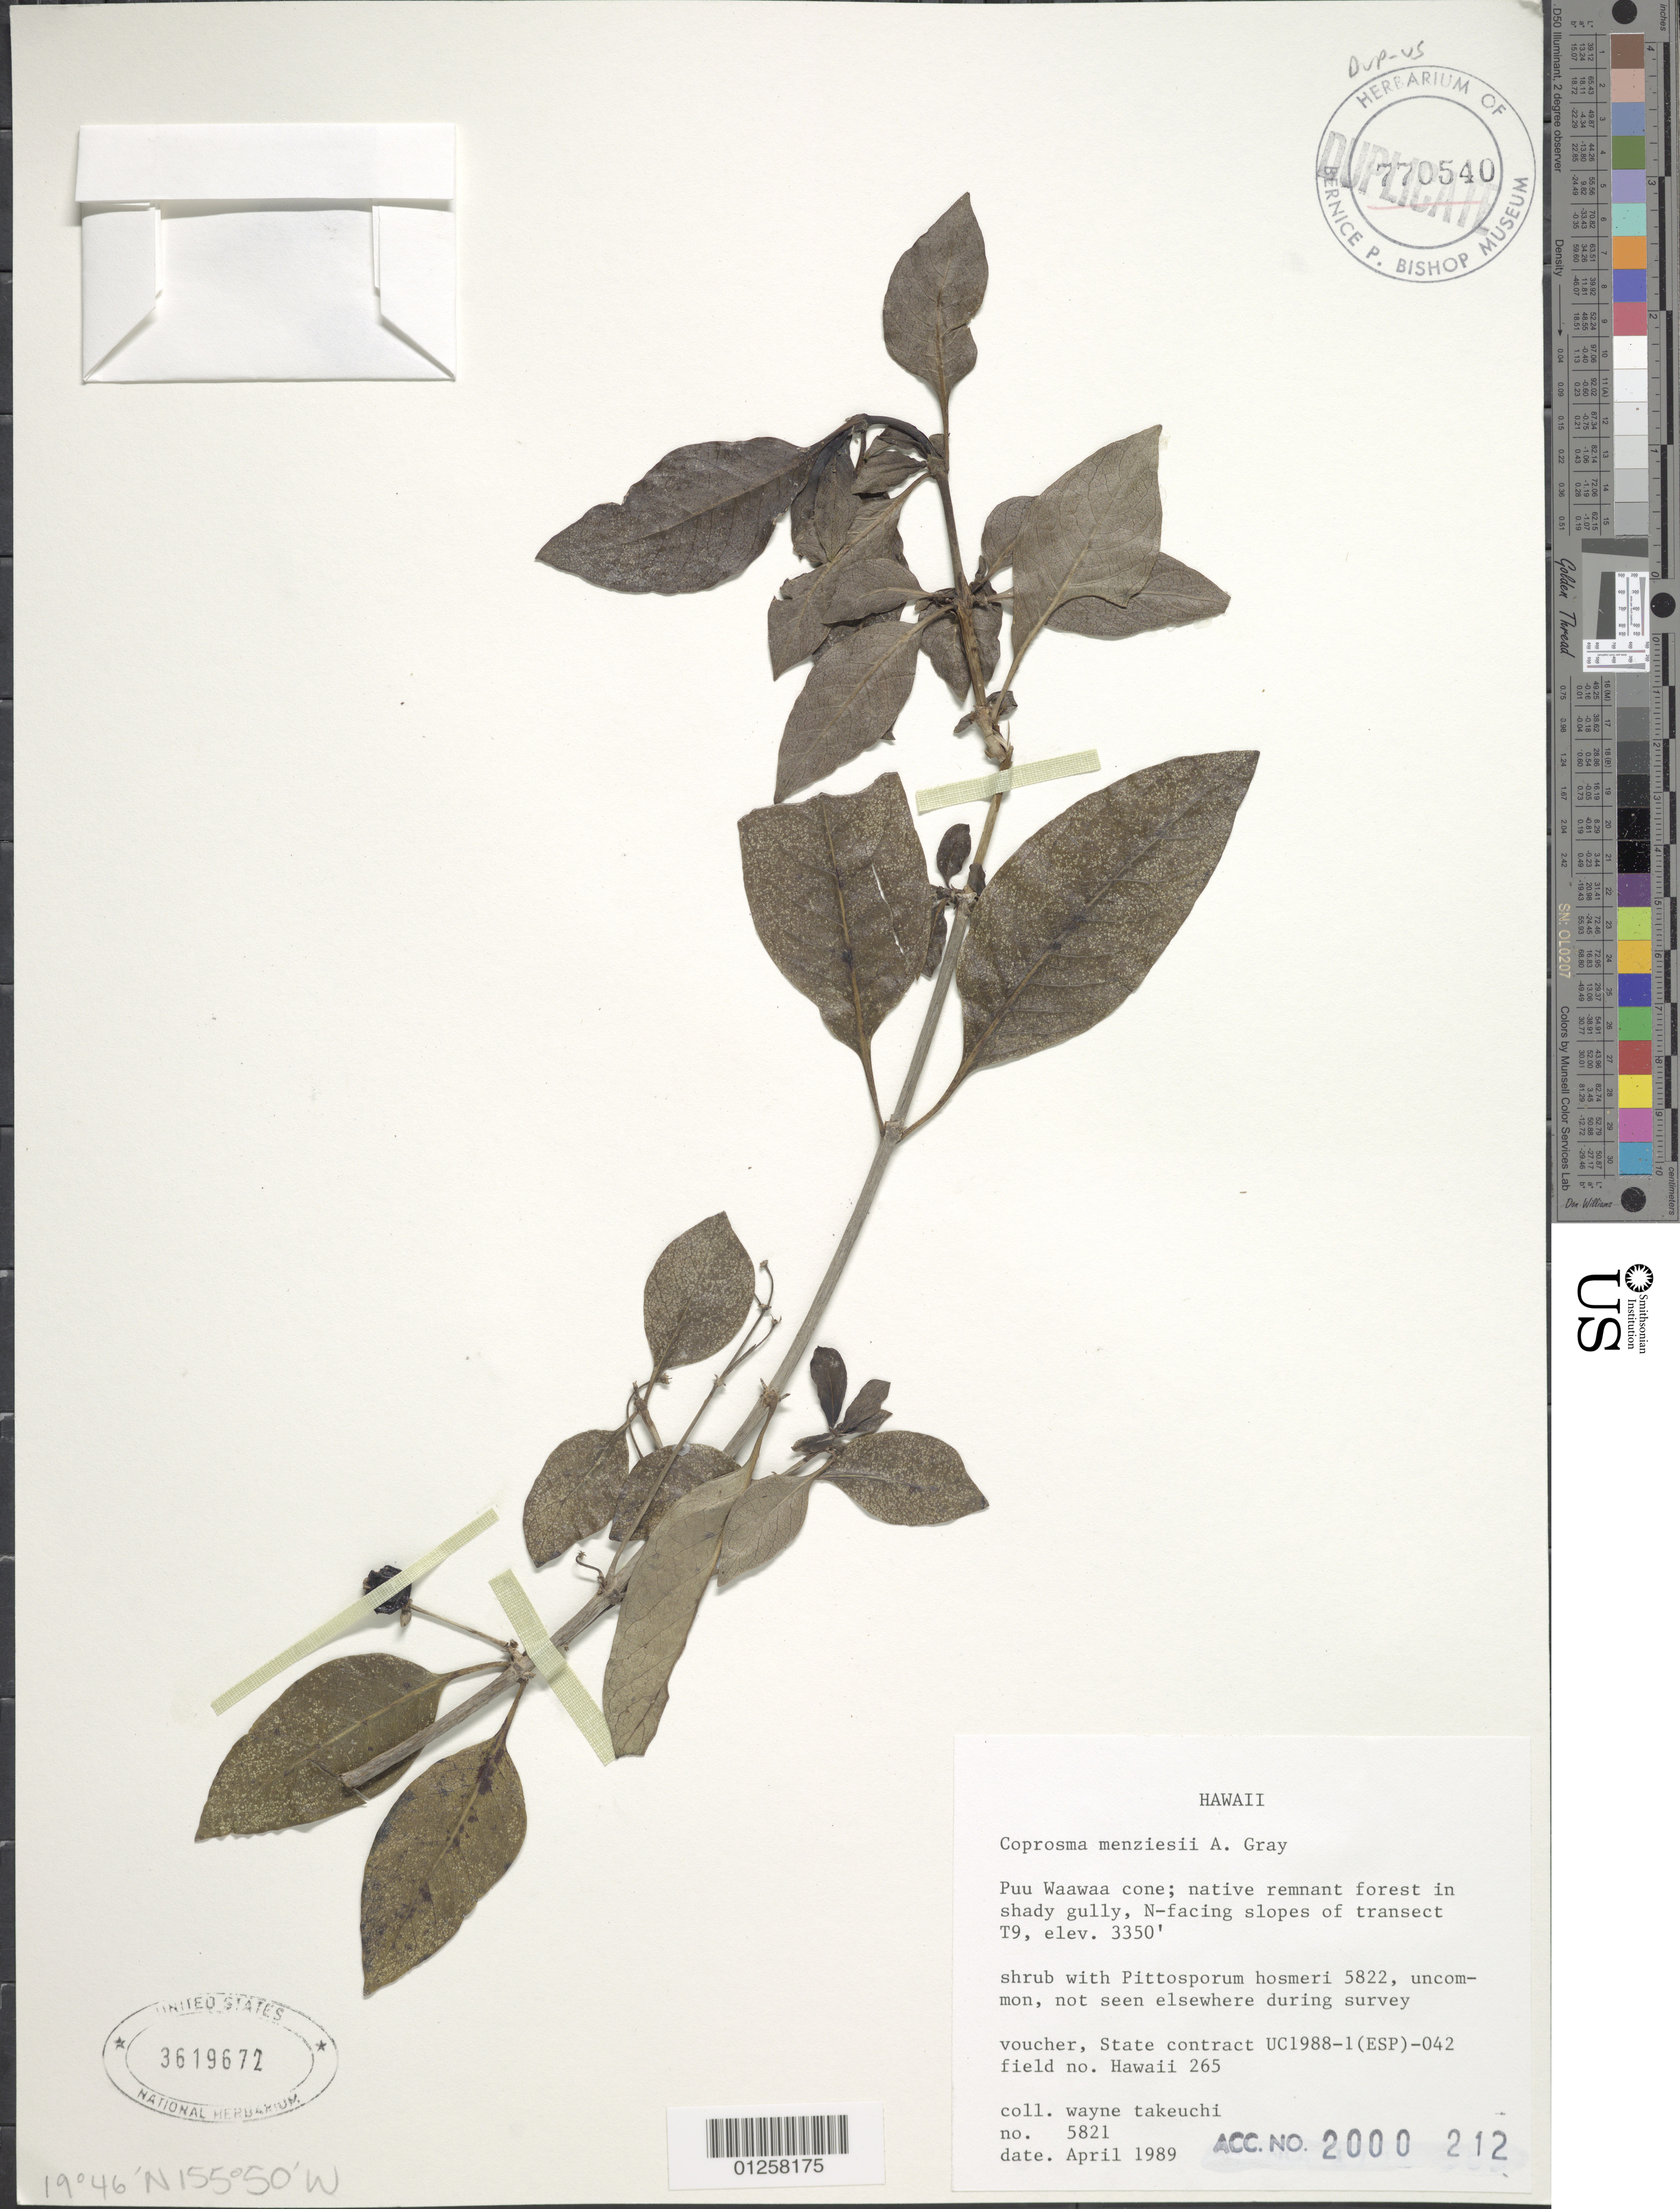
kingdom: Plantae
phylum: Tracheophyta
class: Magnoliopsida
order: Gentianales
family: Rubiaceae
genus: Coprosma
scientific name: Coprosma menziesii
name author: A. Gray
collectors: W. N. Takeuchi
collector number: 5821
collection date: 1989-04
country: United States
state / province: Hawaii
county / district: Hawaii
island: Hawaii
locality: Puu Waawaa cone; native remnant forest in shade gully, N-facing slopes of transect T9.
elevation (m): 1021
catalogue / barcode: US 3619672